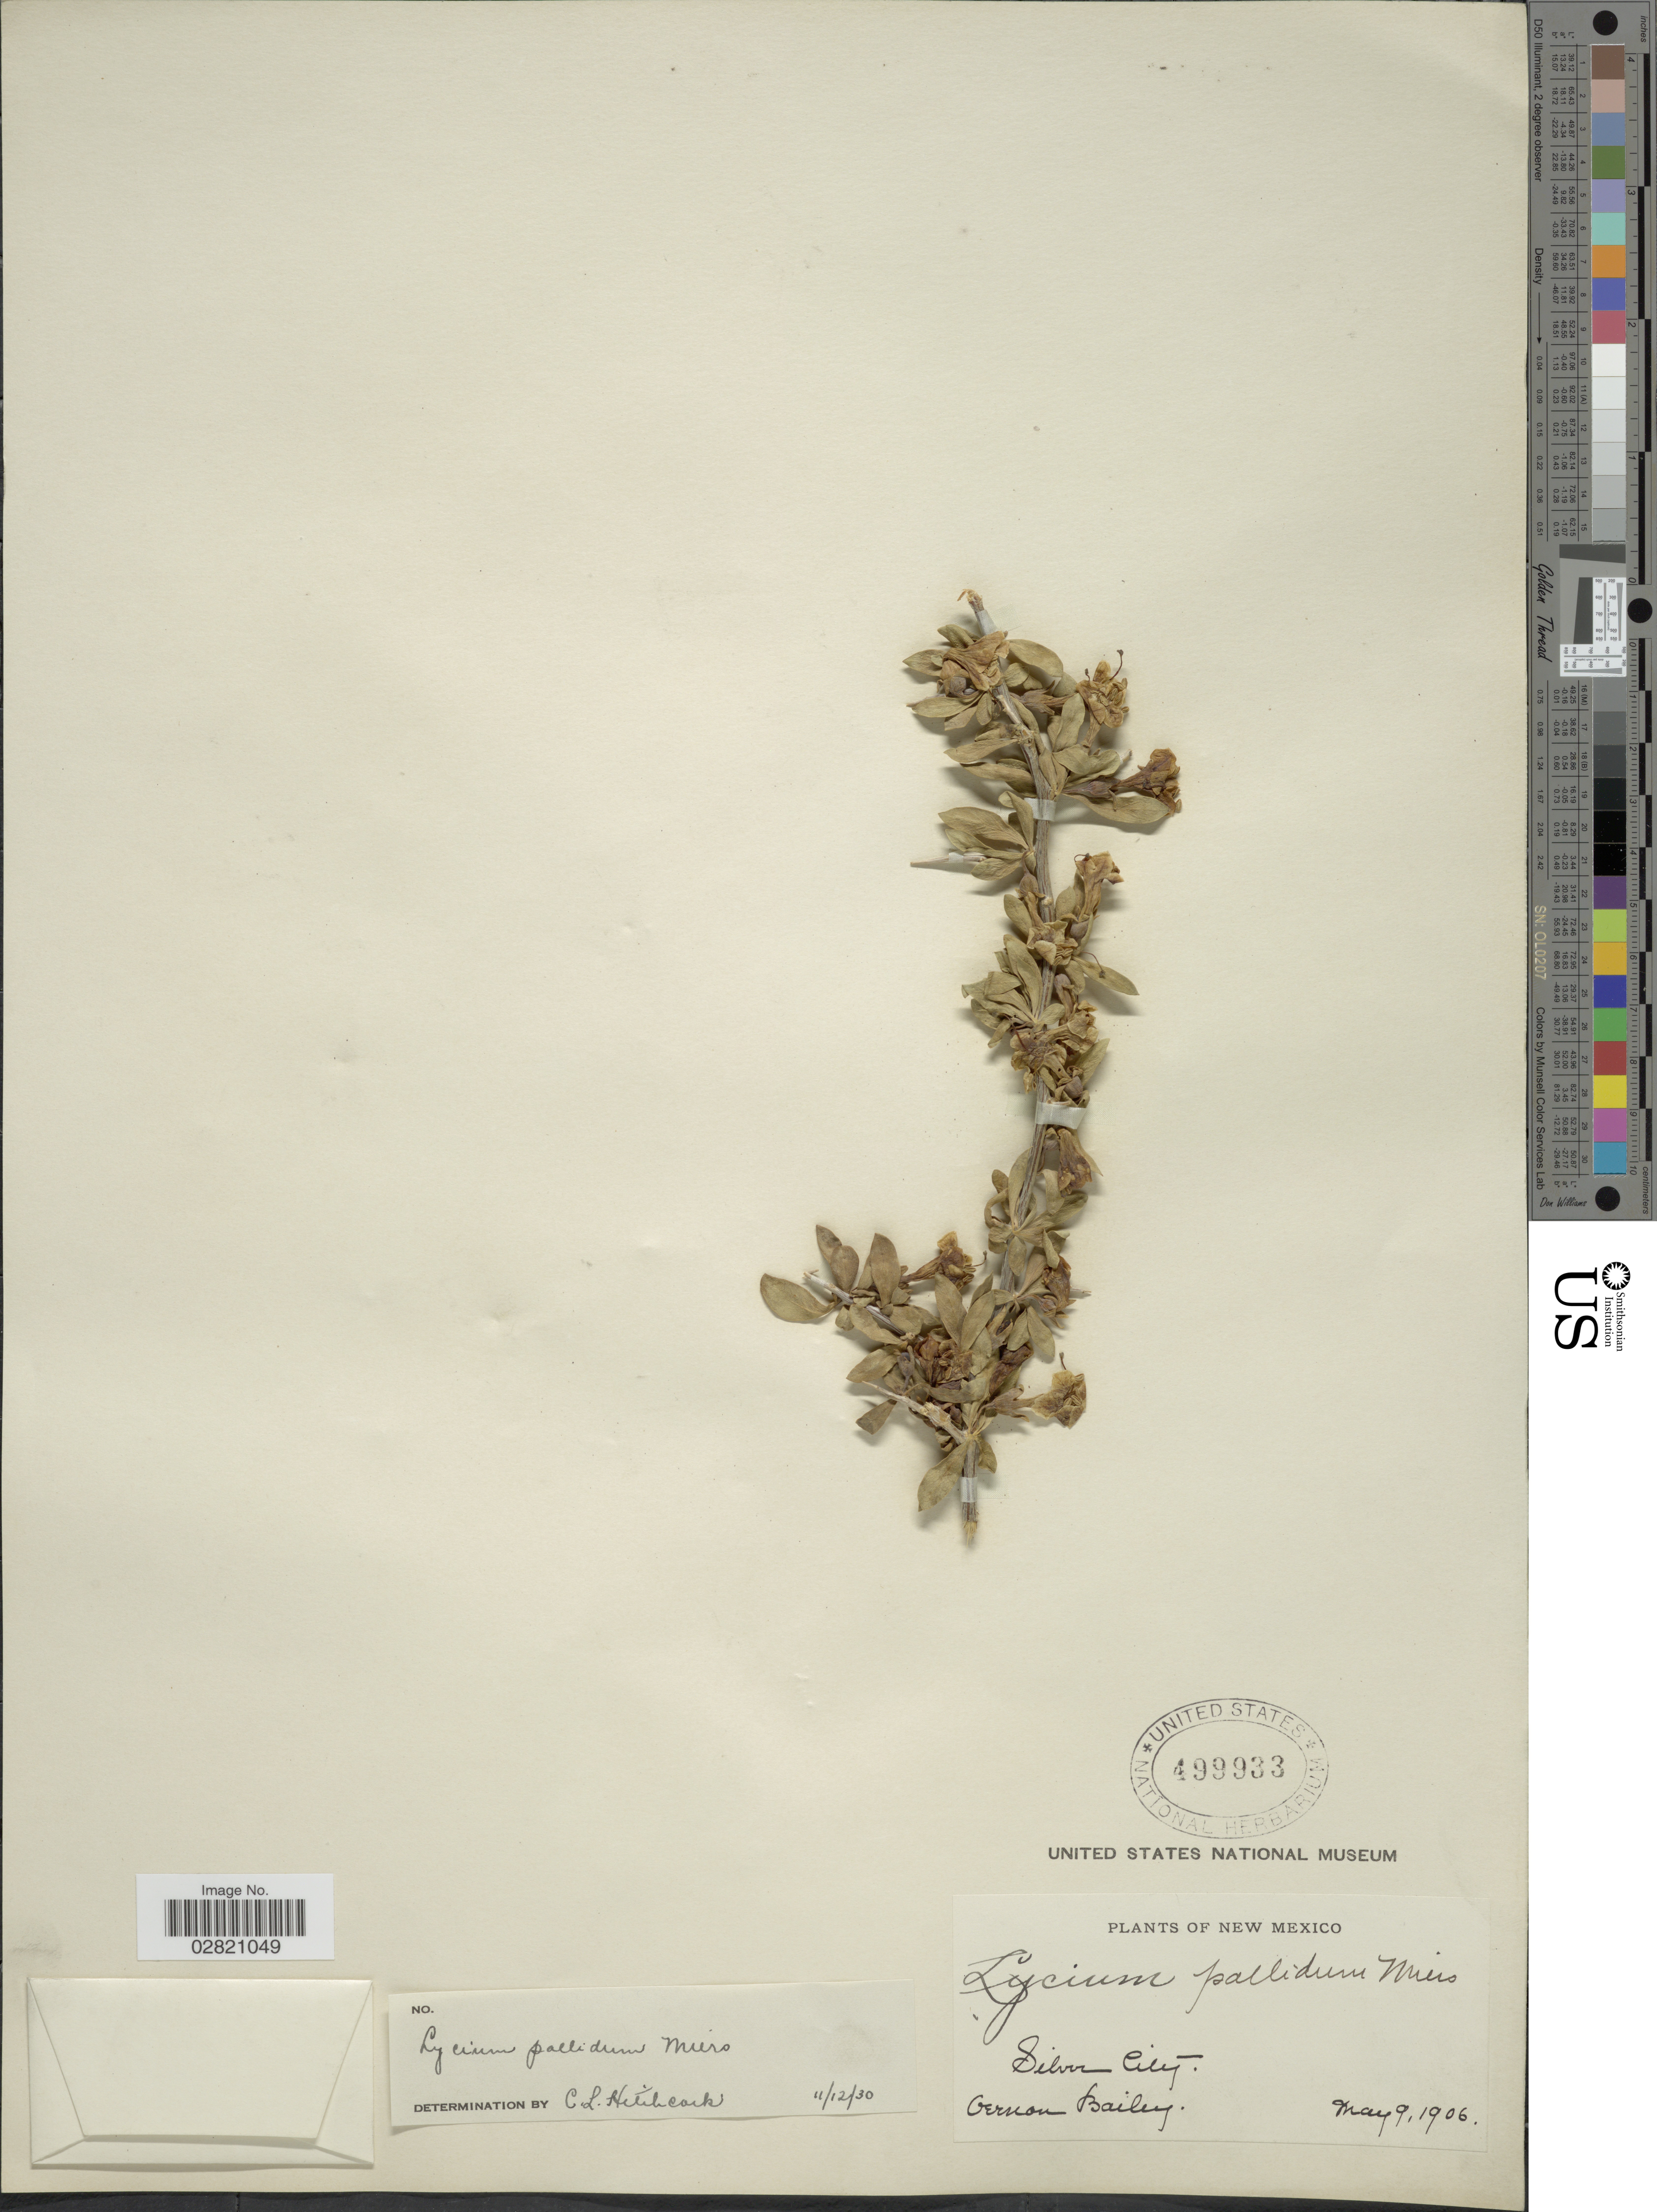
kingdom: Plantae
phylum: Tracheophyta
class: Magnoliopsida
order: Solanales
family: Solanaceae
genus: Lycium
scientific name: Lycium pallidum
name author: Miers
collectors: V. O. Bailey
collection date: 1906-05-09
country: United States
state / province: New Mexico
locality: Silver City.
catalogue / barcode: US 499933